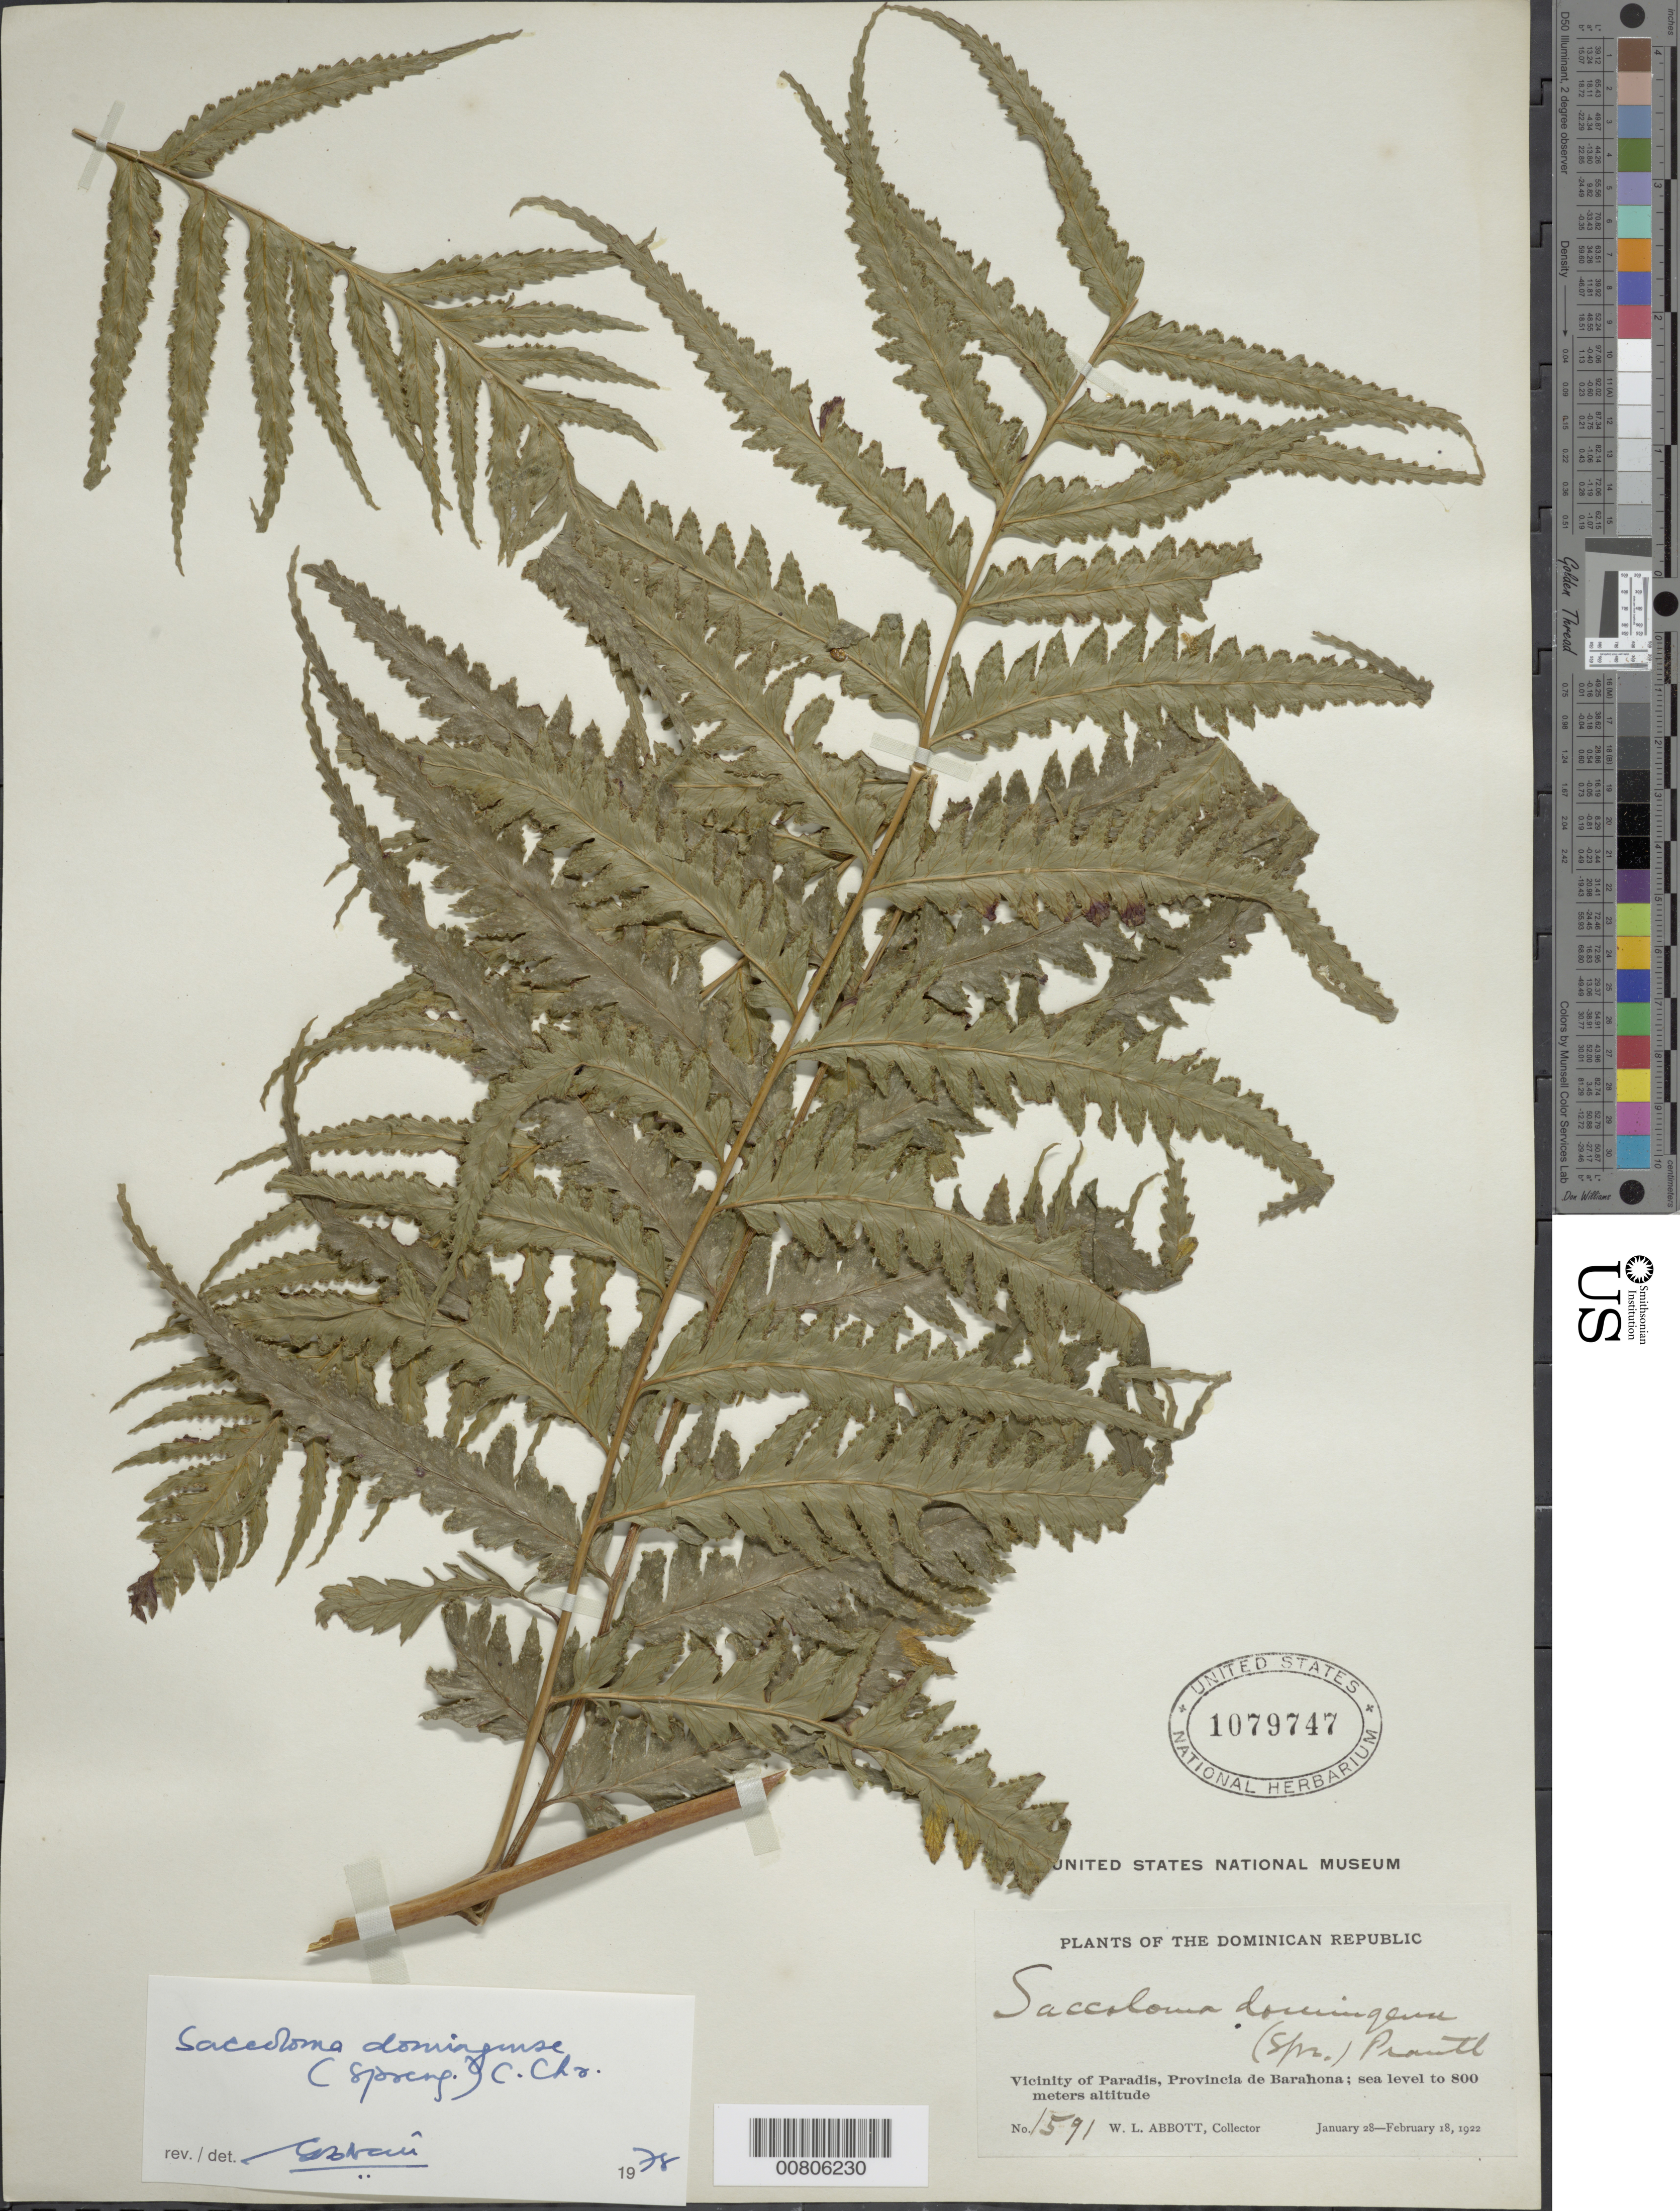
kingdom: Plantae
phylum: Tracheophyta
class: Polypodiopsida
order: Polypodiales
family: Saccolomataceae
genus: Saccoloma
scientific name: Saccoloma domingense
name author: (Spreng.) C. Chr.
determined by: Nair, G. B.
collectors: W. L. Abbott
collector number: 1591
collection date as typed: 28 Jan 1922 to 18 Feb 1922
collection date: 1922-01-28/1922-02-18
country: Dominican Republic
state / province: Barahona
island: Hispaniola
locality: Paradis vicinity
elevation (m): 0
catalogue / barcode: US 1079747